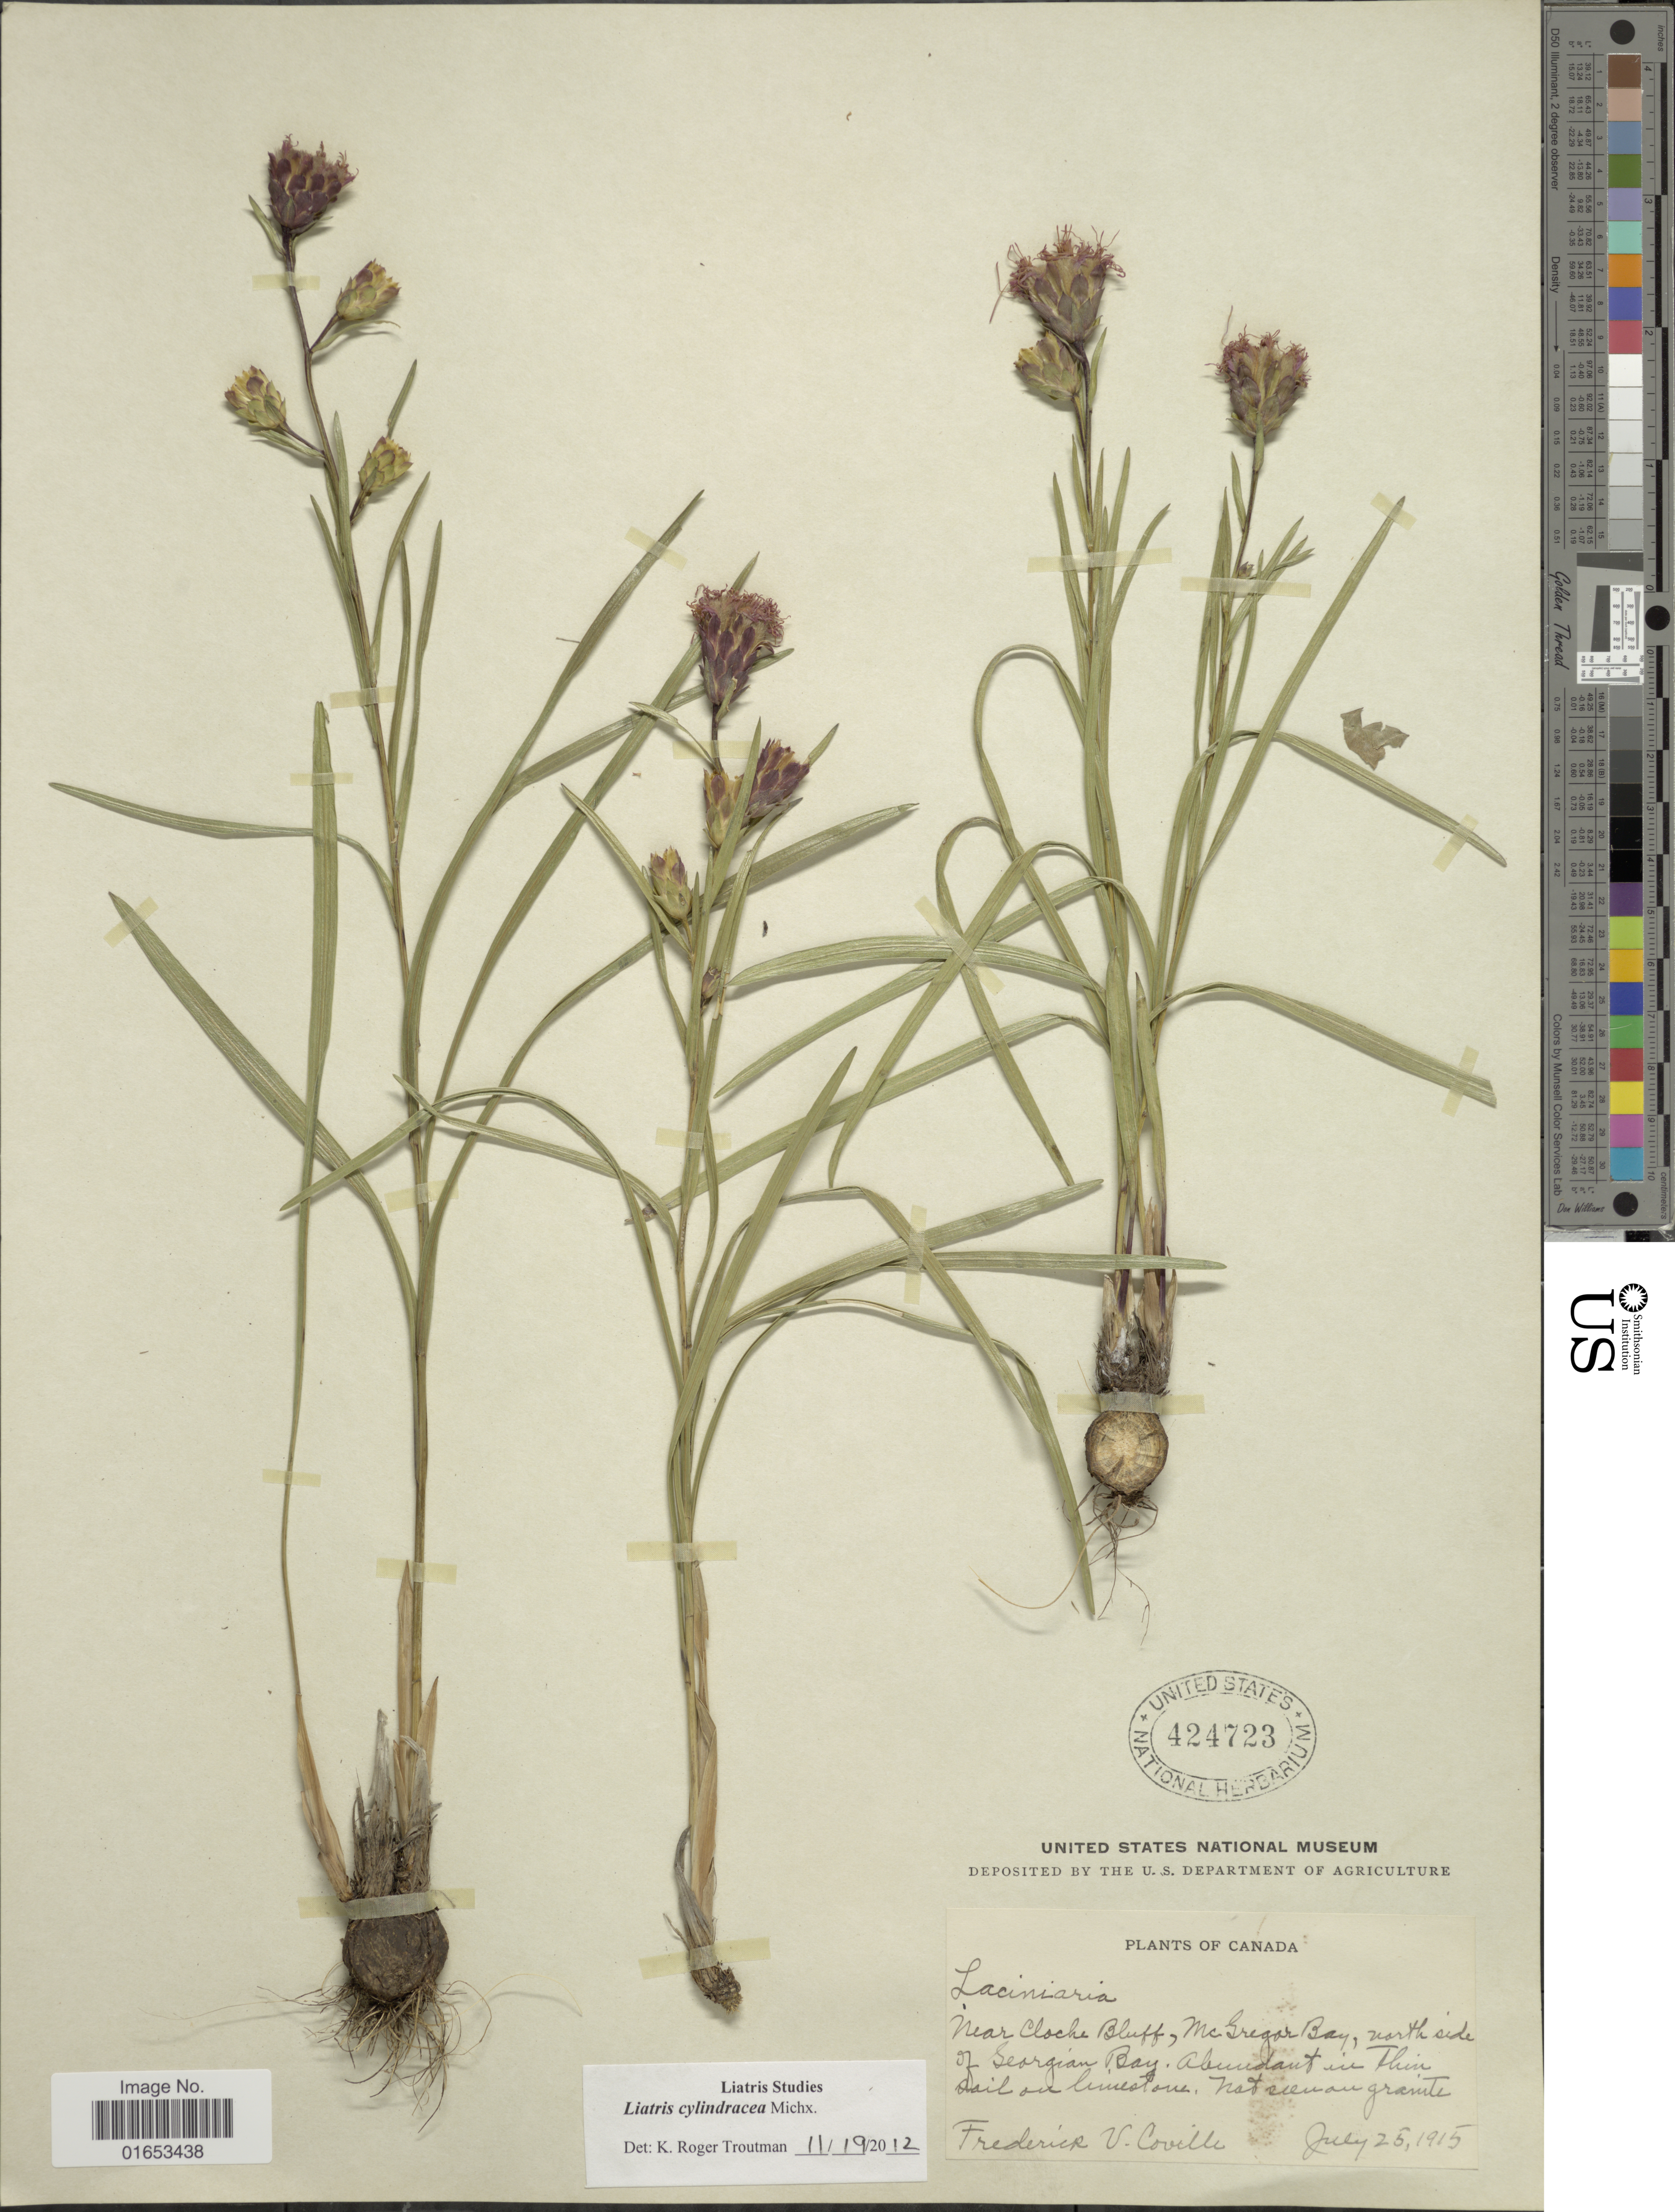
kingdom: Plantae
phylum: Tracheophyta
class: Magnoliopsida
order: Asterales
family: Asteraceae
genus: Liatris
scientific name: Liatris cylindracea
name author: Michaux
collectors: F. V. Coville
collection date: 1915-07-25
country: Canada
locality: Near Cloche Bluff, McGregor Bay, north side of Georgian Bay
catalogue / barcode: US 424723